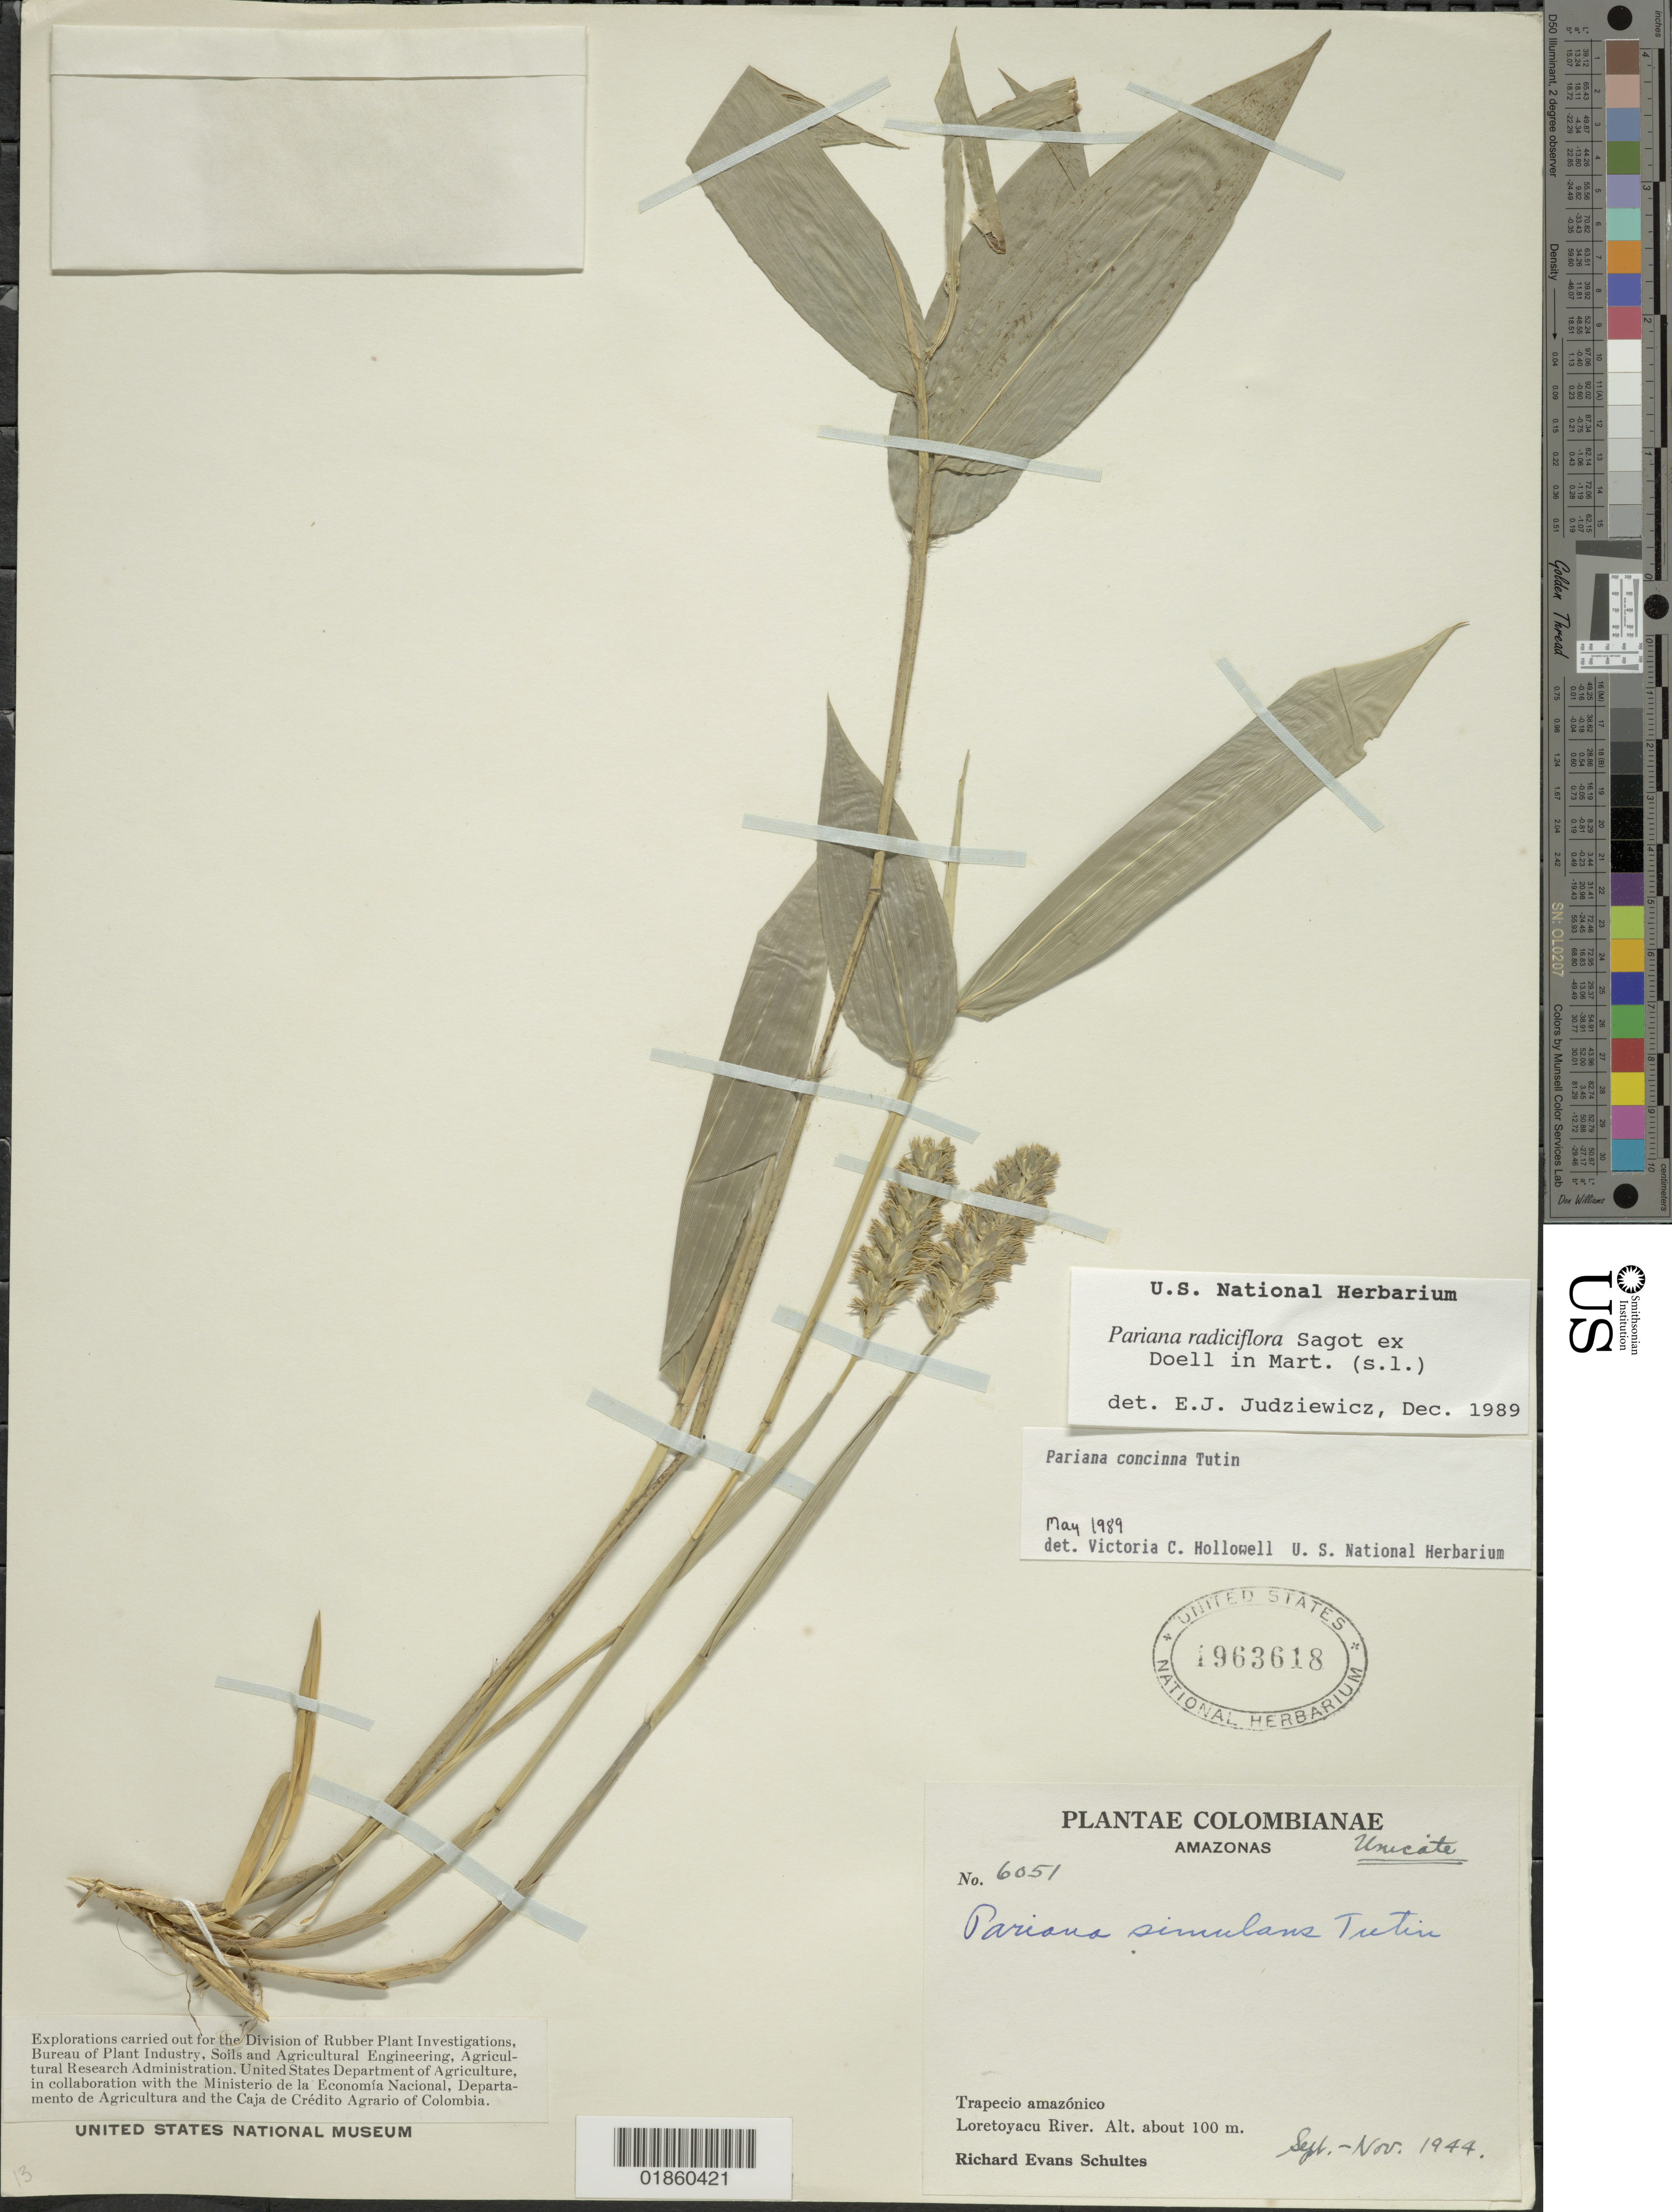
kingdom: Plantae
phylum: Tracheophyta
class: Liliopsida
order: Poales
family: Poaceae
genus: Pariana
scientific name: Pariana radiciflora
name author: Sagot ex Döll in Mart.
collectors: R. E. Schultes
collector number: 6051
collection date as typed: Sep 1944 to -- Nov 1944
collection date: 1944-09/1944-11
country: Colombia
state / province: Amazônas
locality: Loreta-Yacu River.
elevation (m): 100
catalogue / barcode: US 1963618